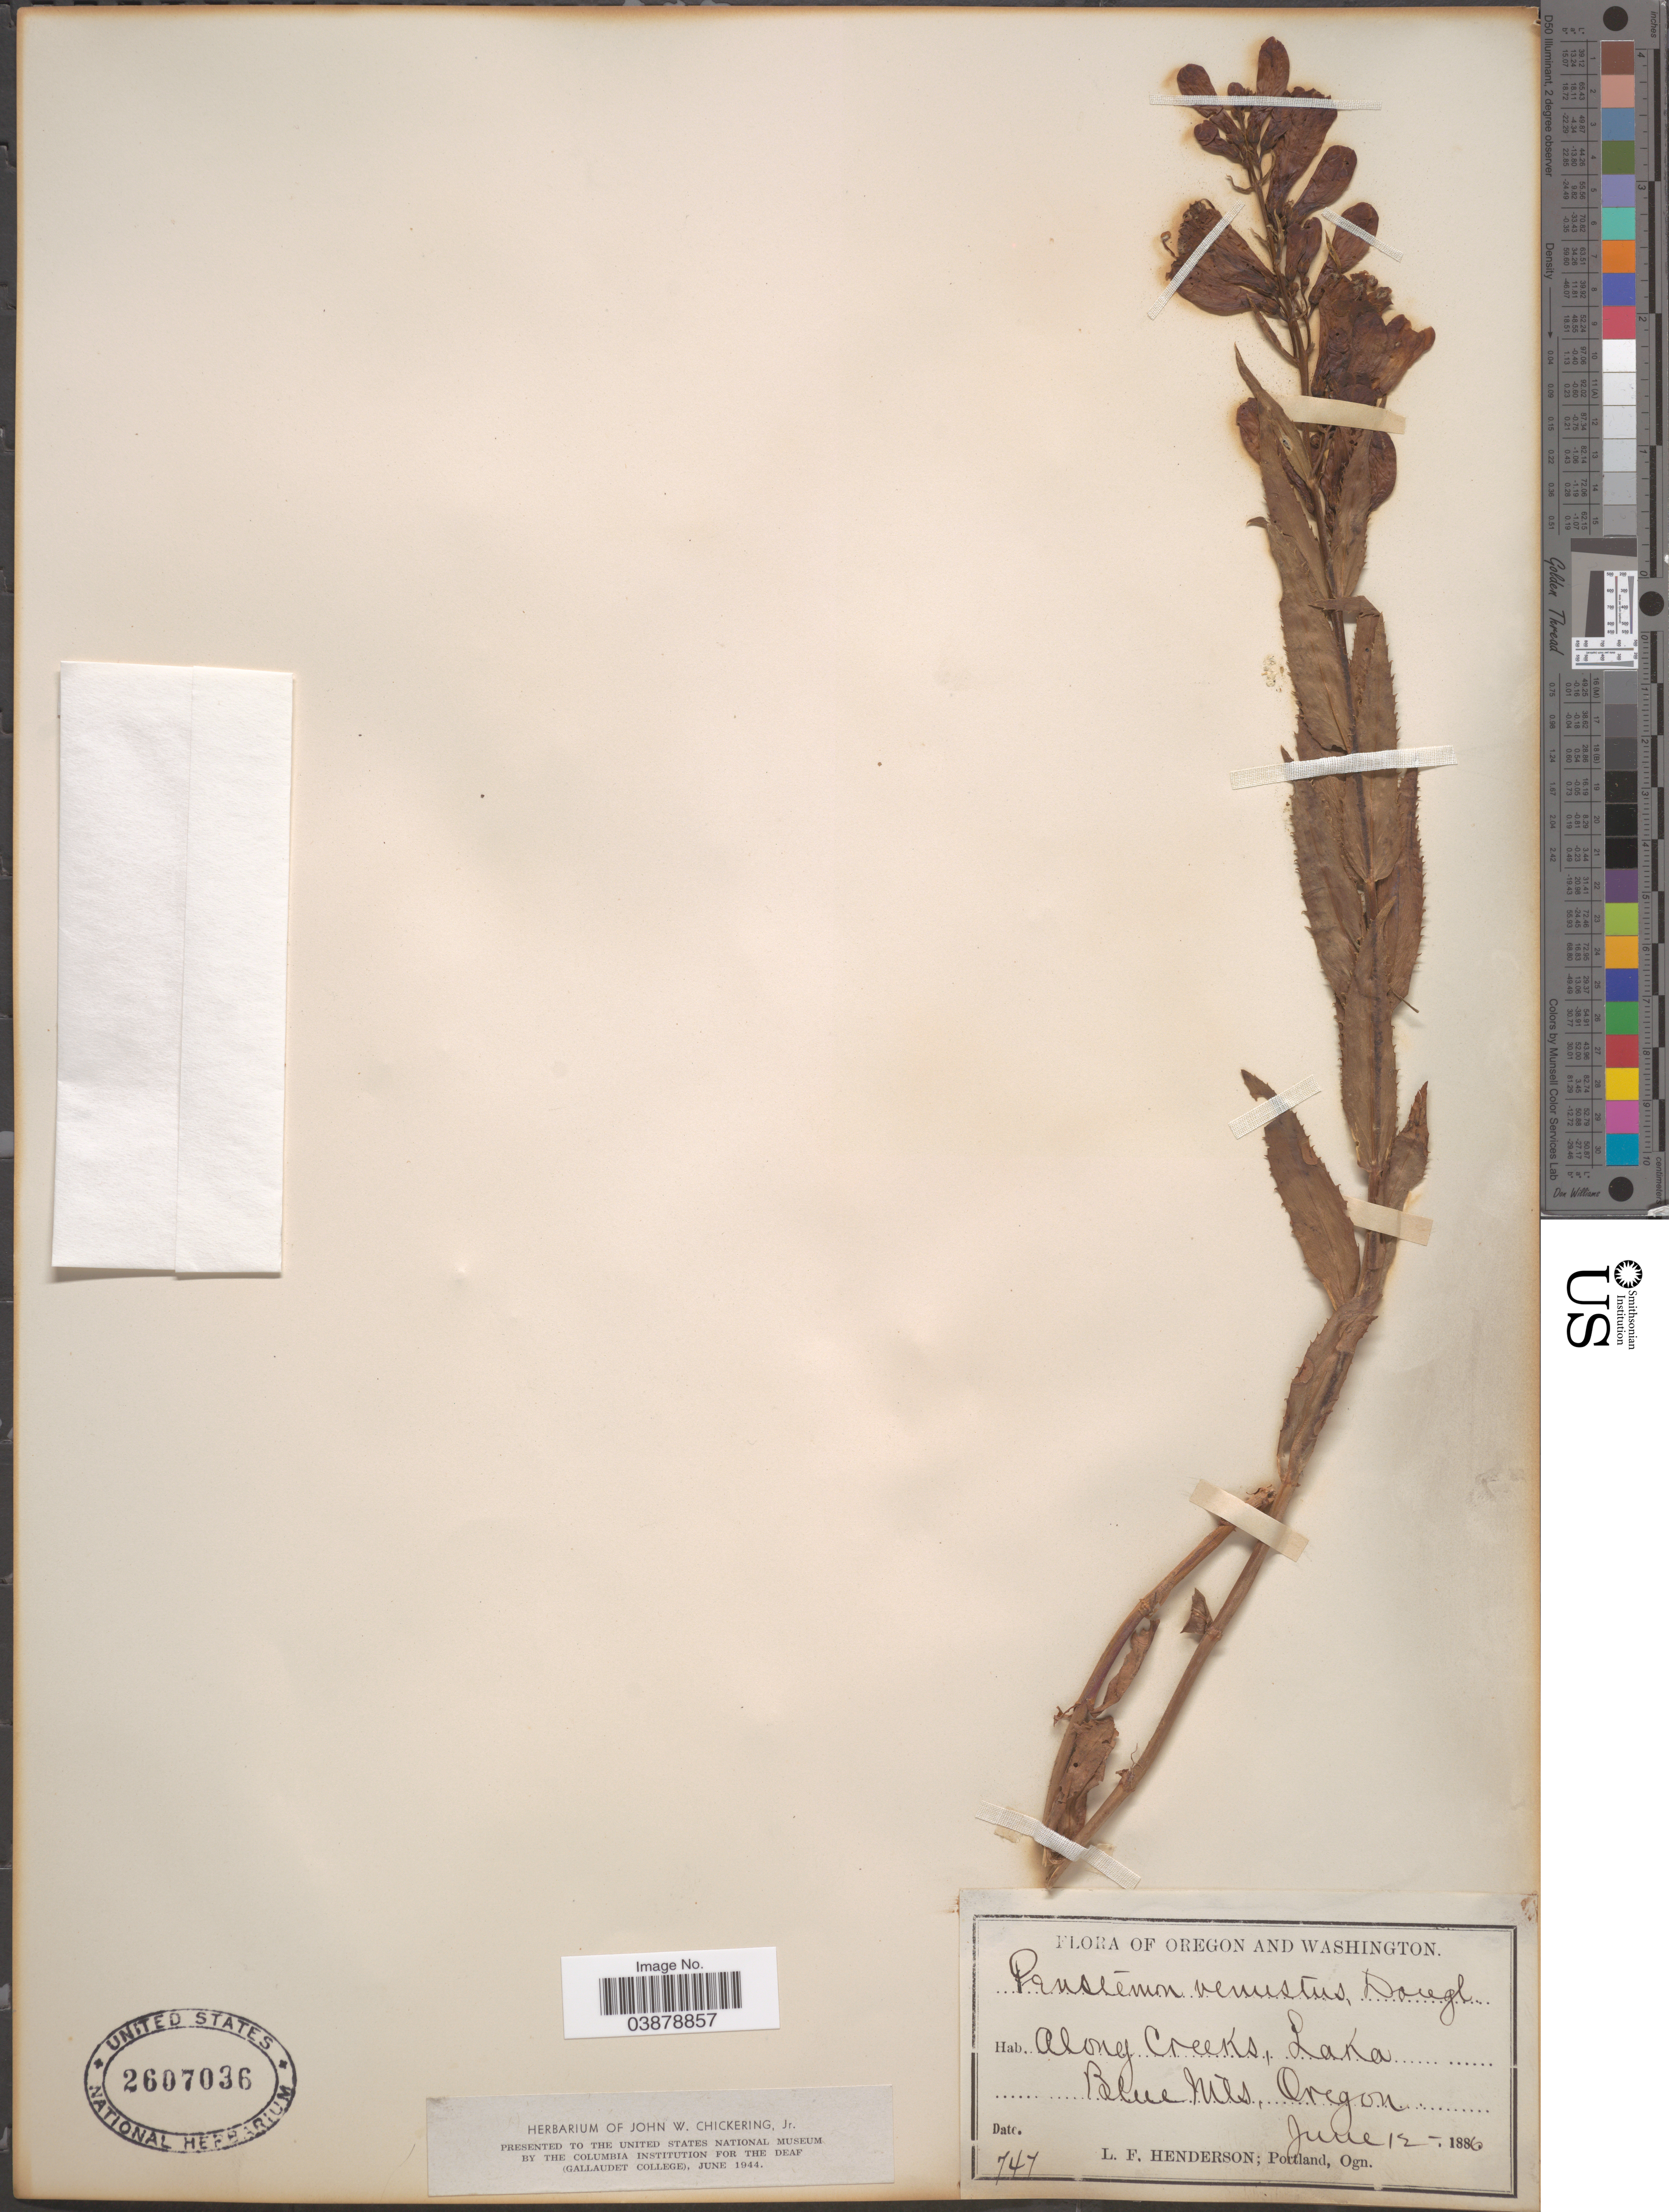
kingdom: Plantae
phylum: Tracheophyta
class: Magnoliopsida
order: Lamiales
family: Plantaginaceae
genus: Penstemon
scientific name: Penstemon venustus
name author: Douglas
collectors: L. Henderson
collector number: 747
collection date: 1886-06-12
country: United States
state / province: Oregon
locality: Along Creeks, Laka. Blue Mts.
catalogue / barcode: US 2607036